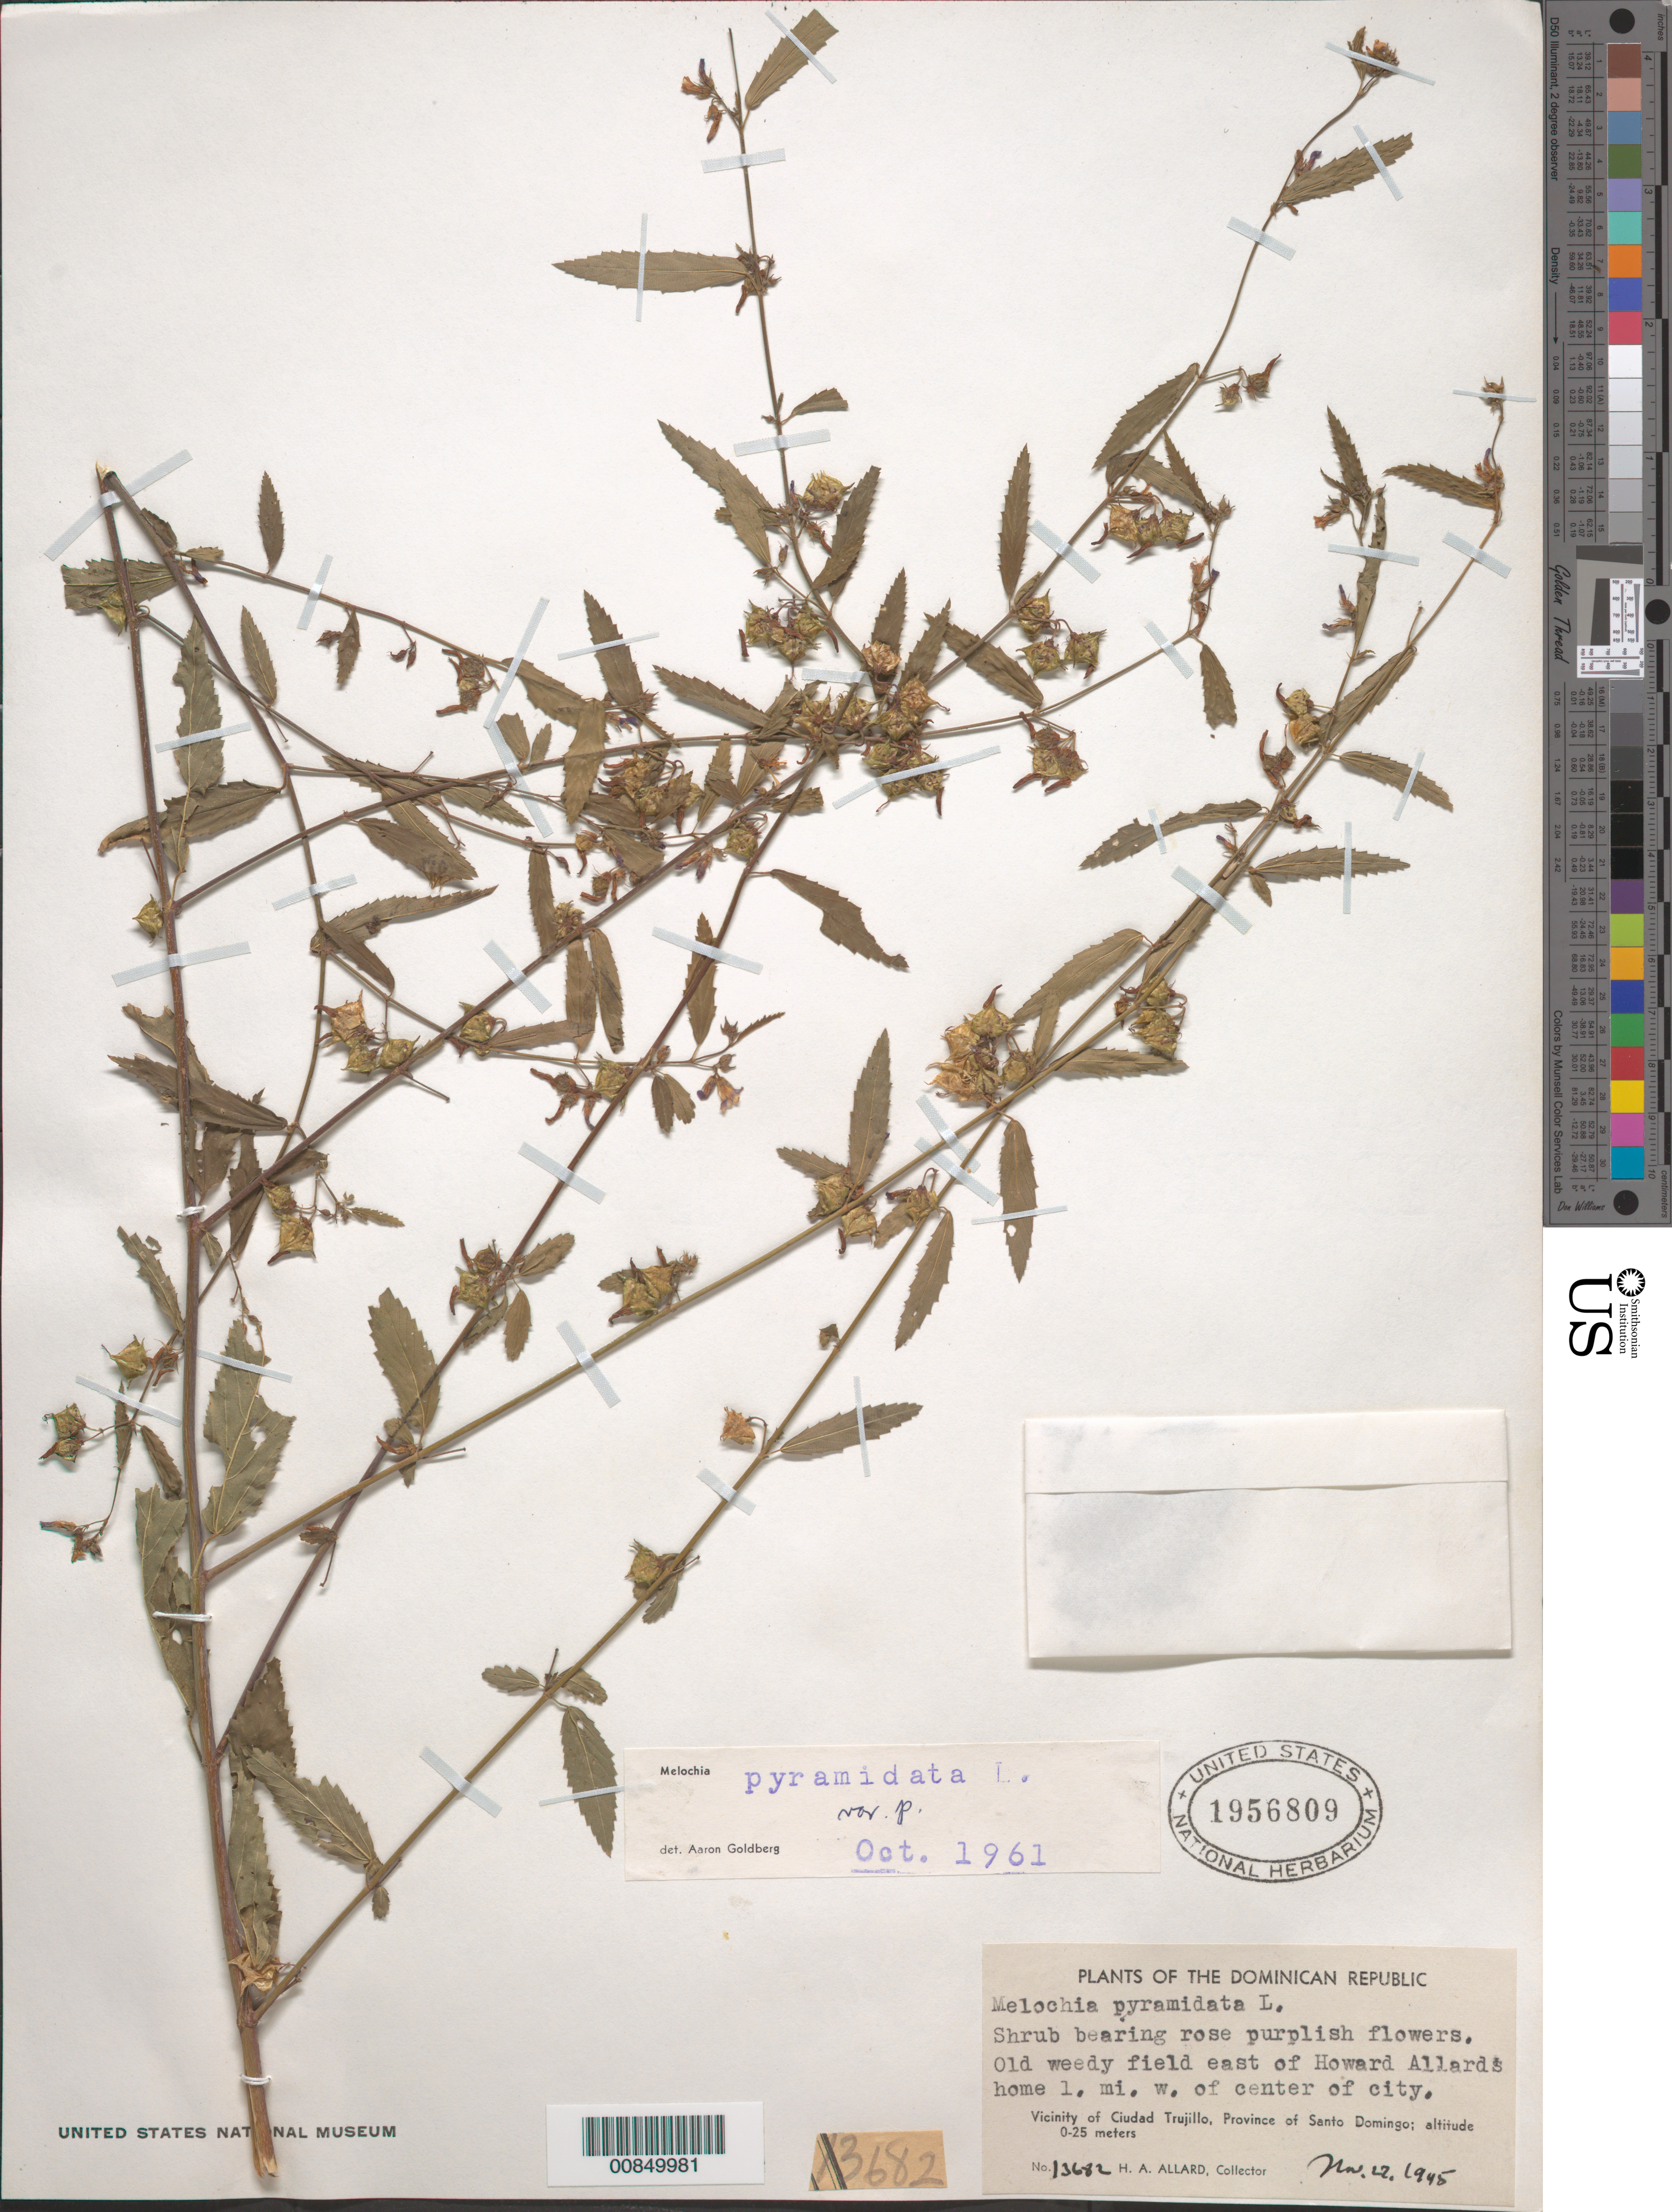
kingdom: Plantae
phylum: Tracheophyta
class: Magnoliopsida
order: Malvales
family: Malvaceae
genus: Melochia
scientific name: Melochia pyramidata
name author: L.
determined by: Goldberg, Aaron, (US), NMNH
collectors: H. A. Allard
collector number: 13682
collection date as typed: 17 Nov 1945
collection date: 1945-11-17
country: Dominican Republic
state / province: Distrito Nacional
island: Hispaniola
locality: Vicinity of Santo Domingo City, E Howard Allard's home, 1 mile W of center of city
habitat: Old weedy field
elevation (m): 0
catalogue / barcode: US 1956809